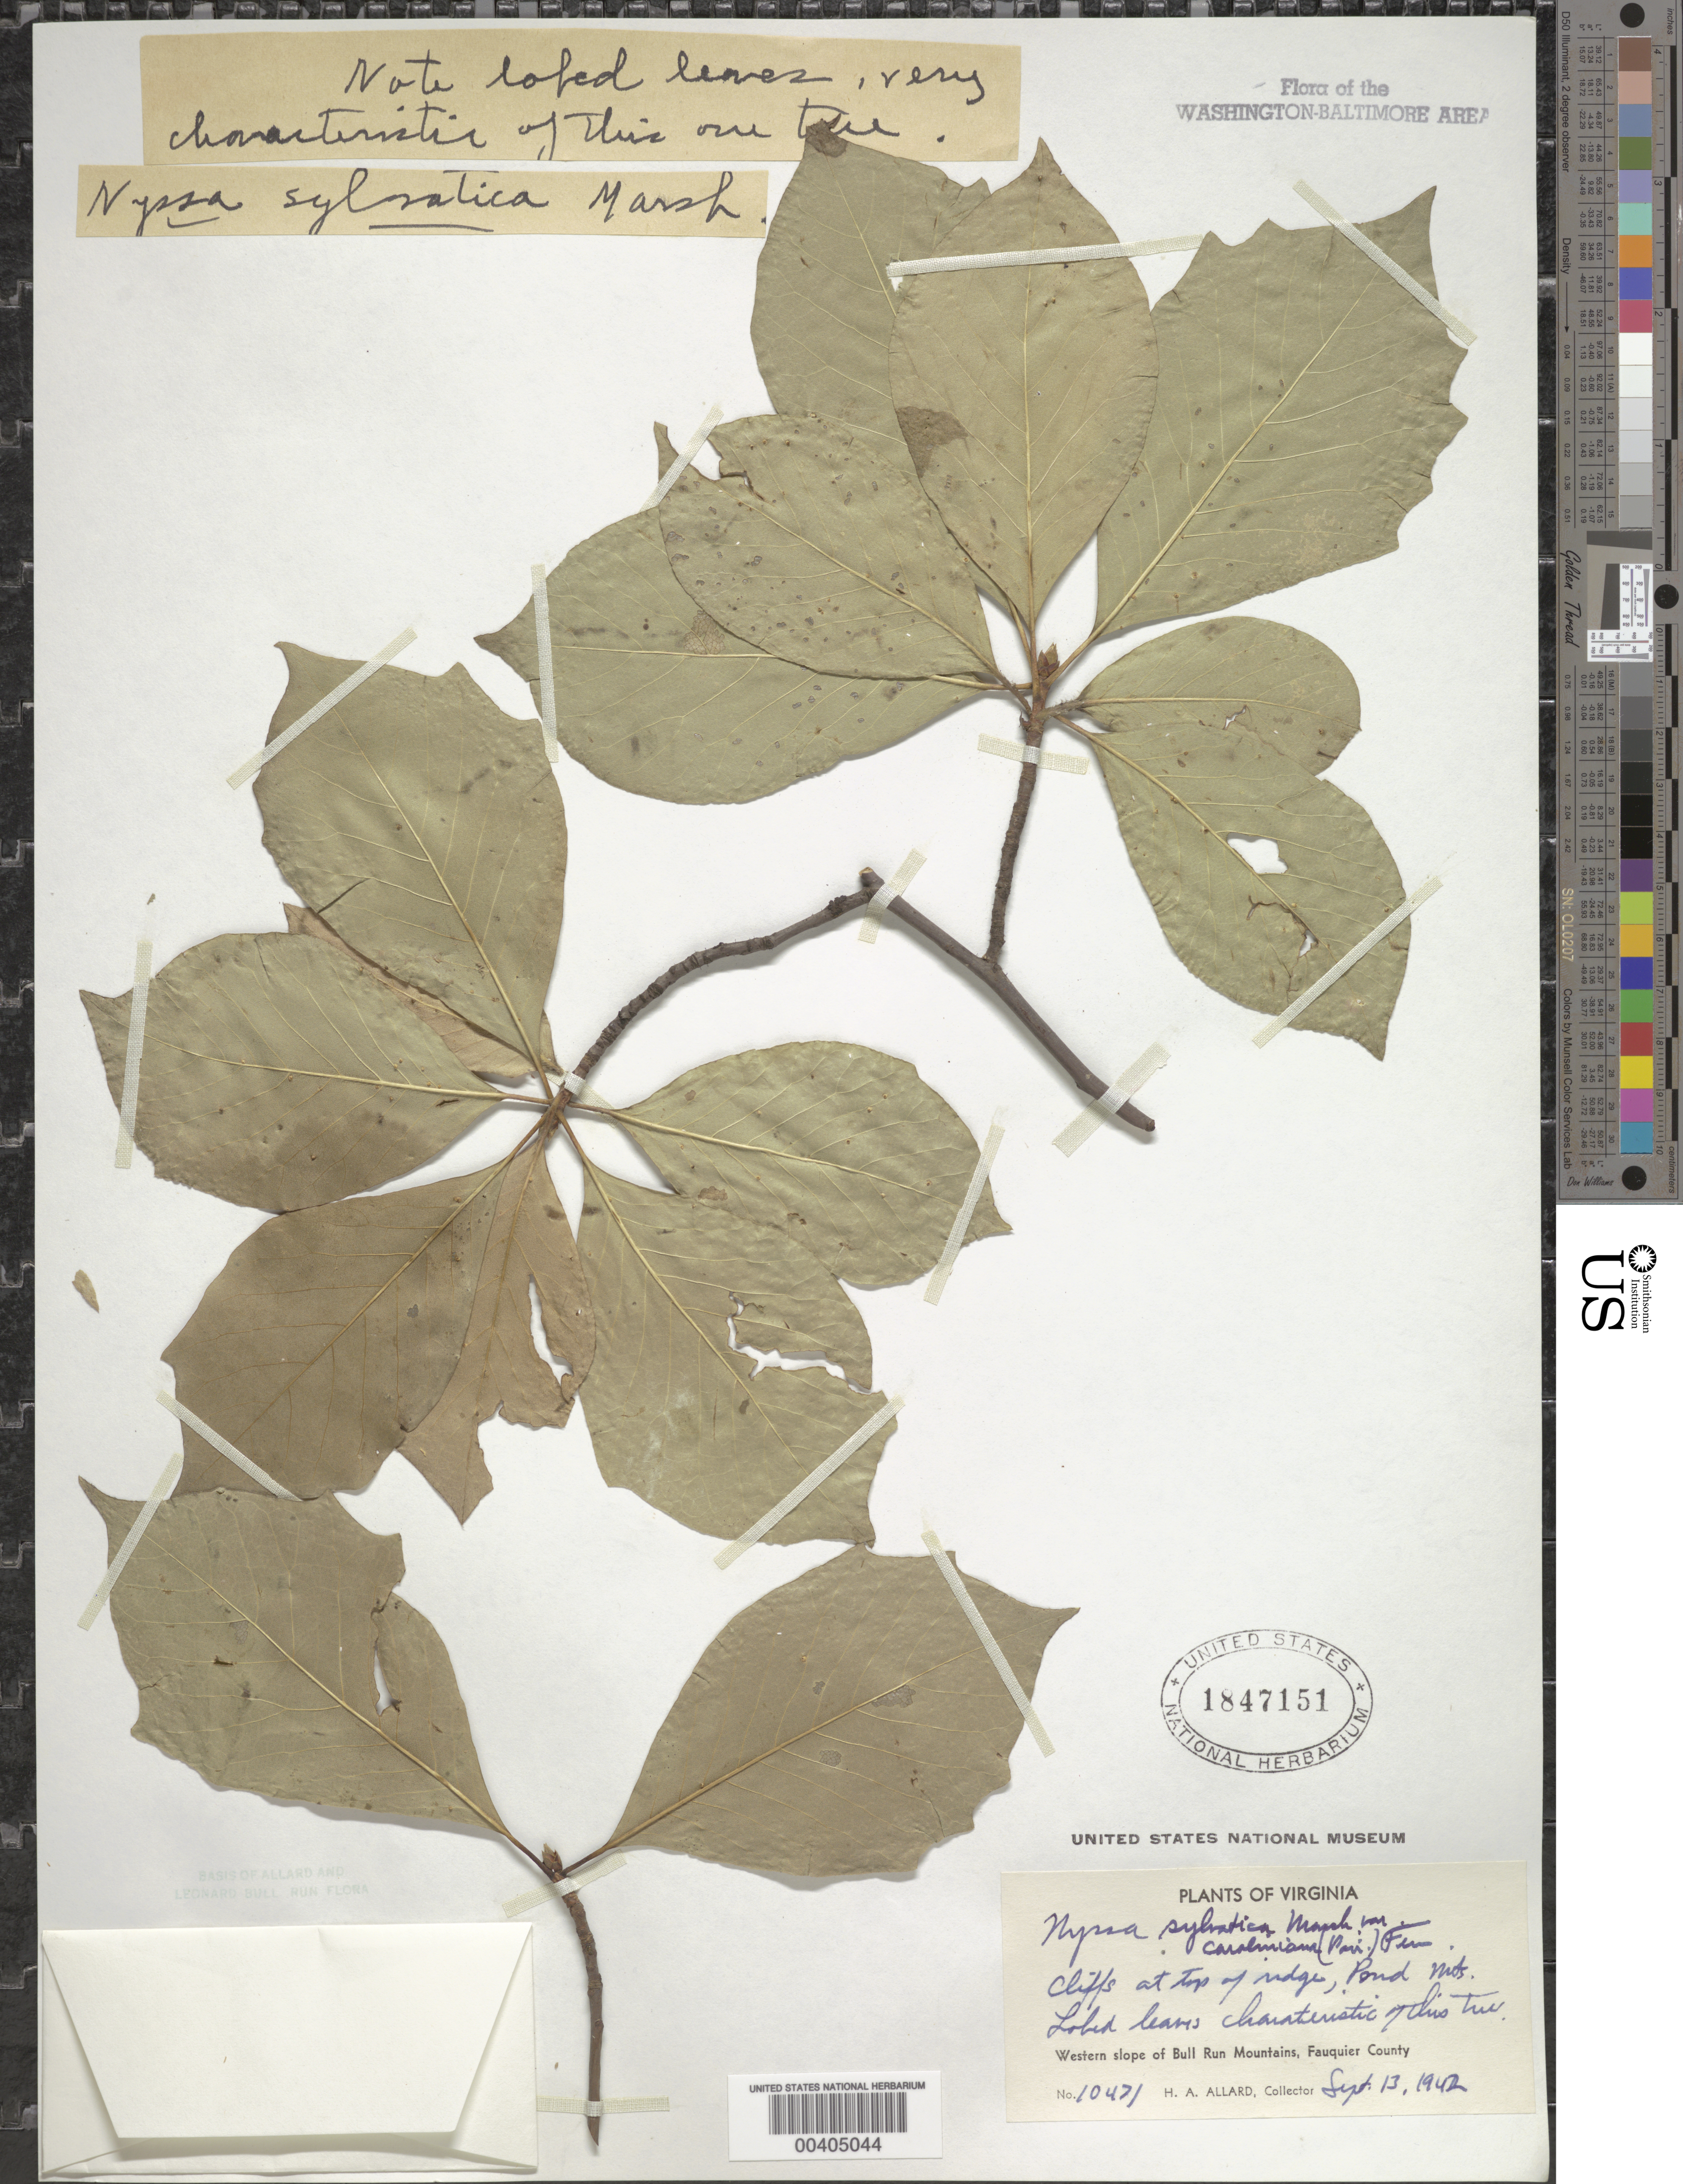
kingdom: Plantae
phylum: Tracheophyta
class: Magnoliopsida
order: Cornales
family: Nyssaceae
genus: Nyssa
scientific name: Nyssa sylvatica var. caroliniana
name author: (Poir.) Fernald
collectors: H. A. Allard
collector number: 10471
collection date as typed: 13 Sep 1942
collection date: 1942-09-13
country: United States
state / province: Virginia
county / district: Fauquier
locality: Pond Mts.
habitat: Cliffs at top of ridge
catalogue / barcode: US 1847151